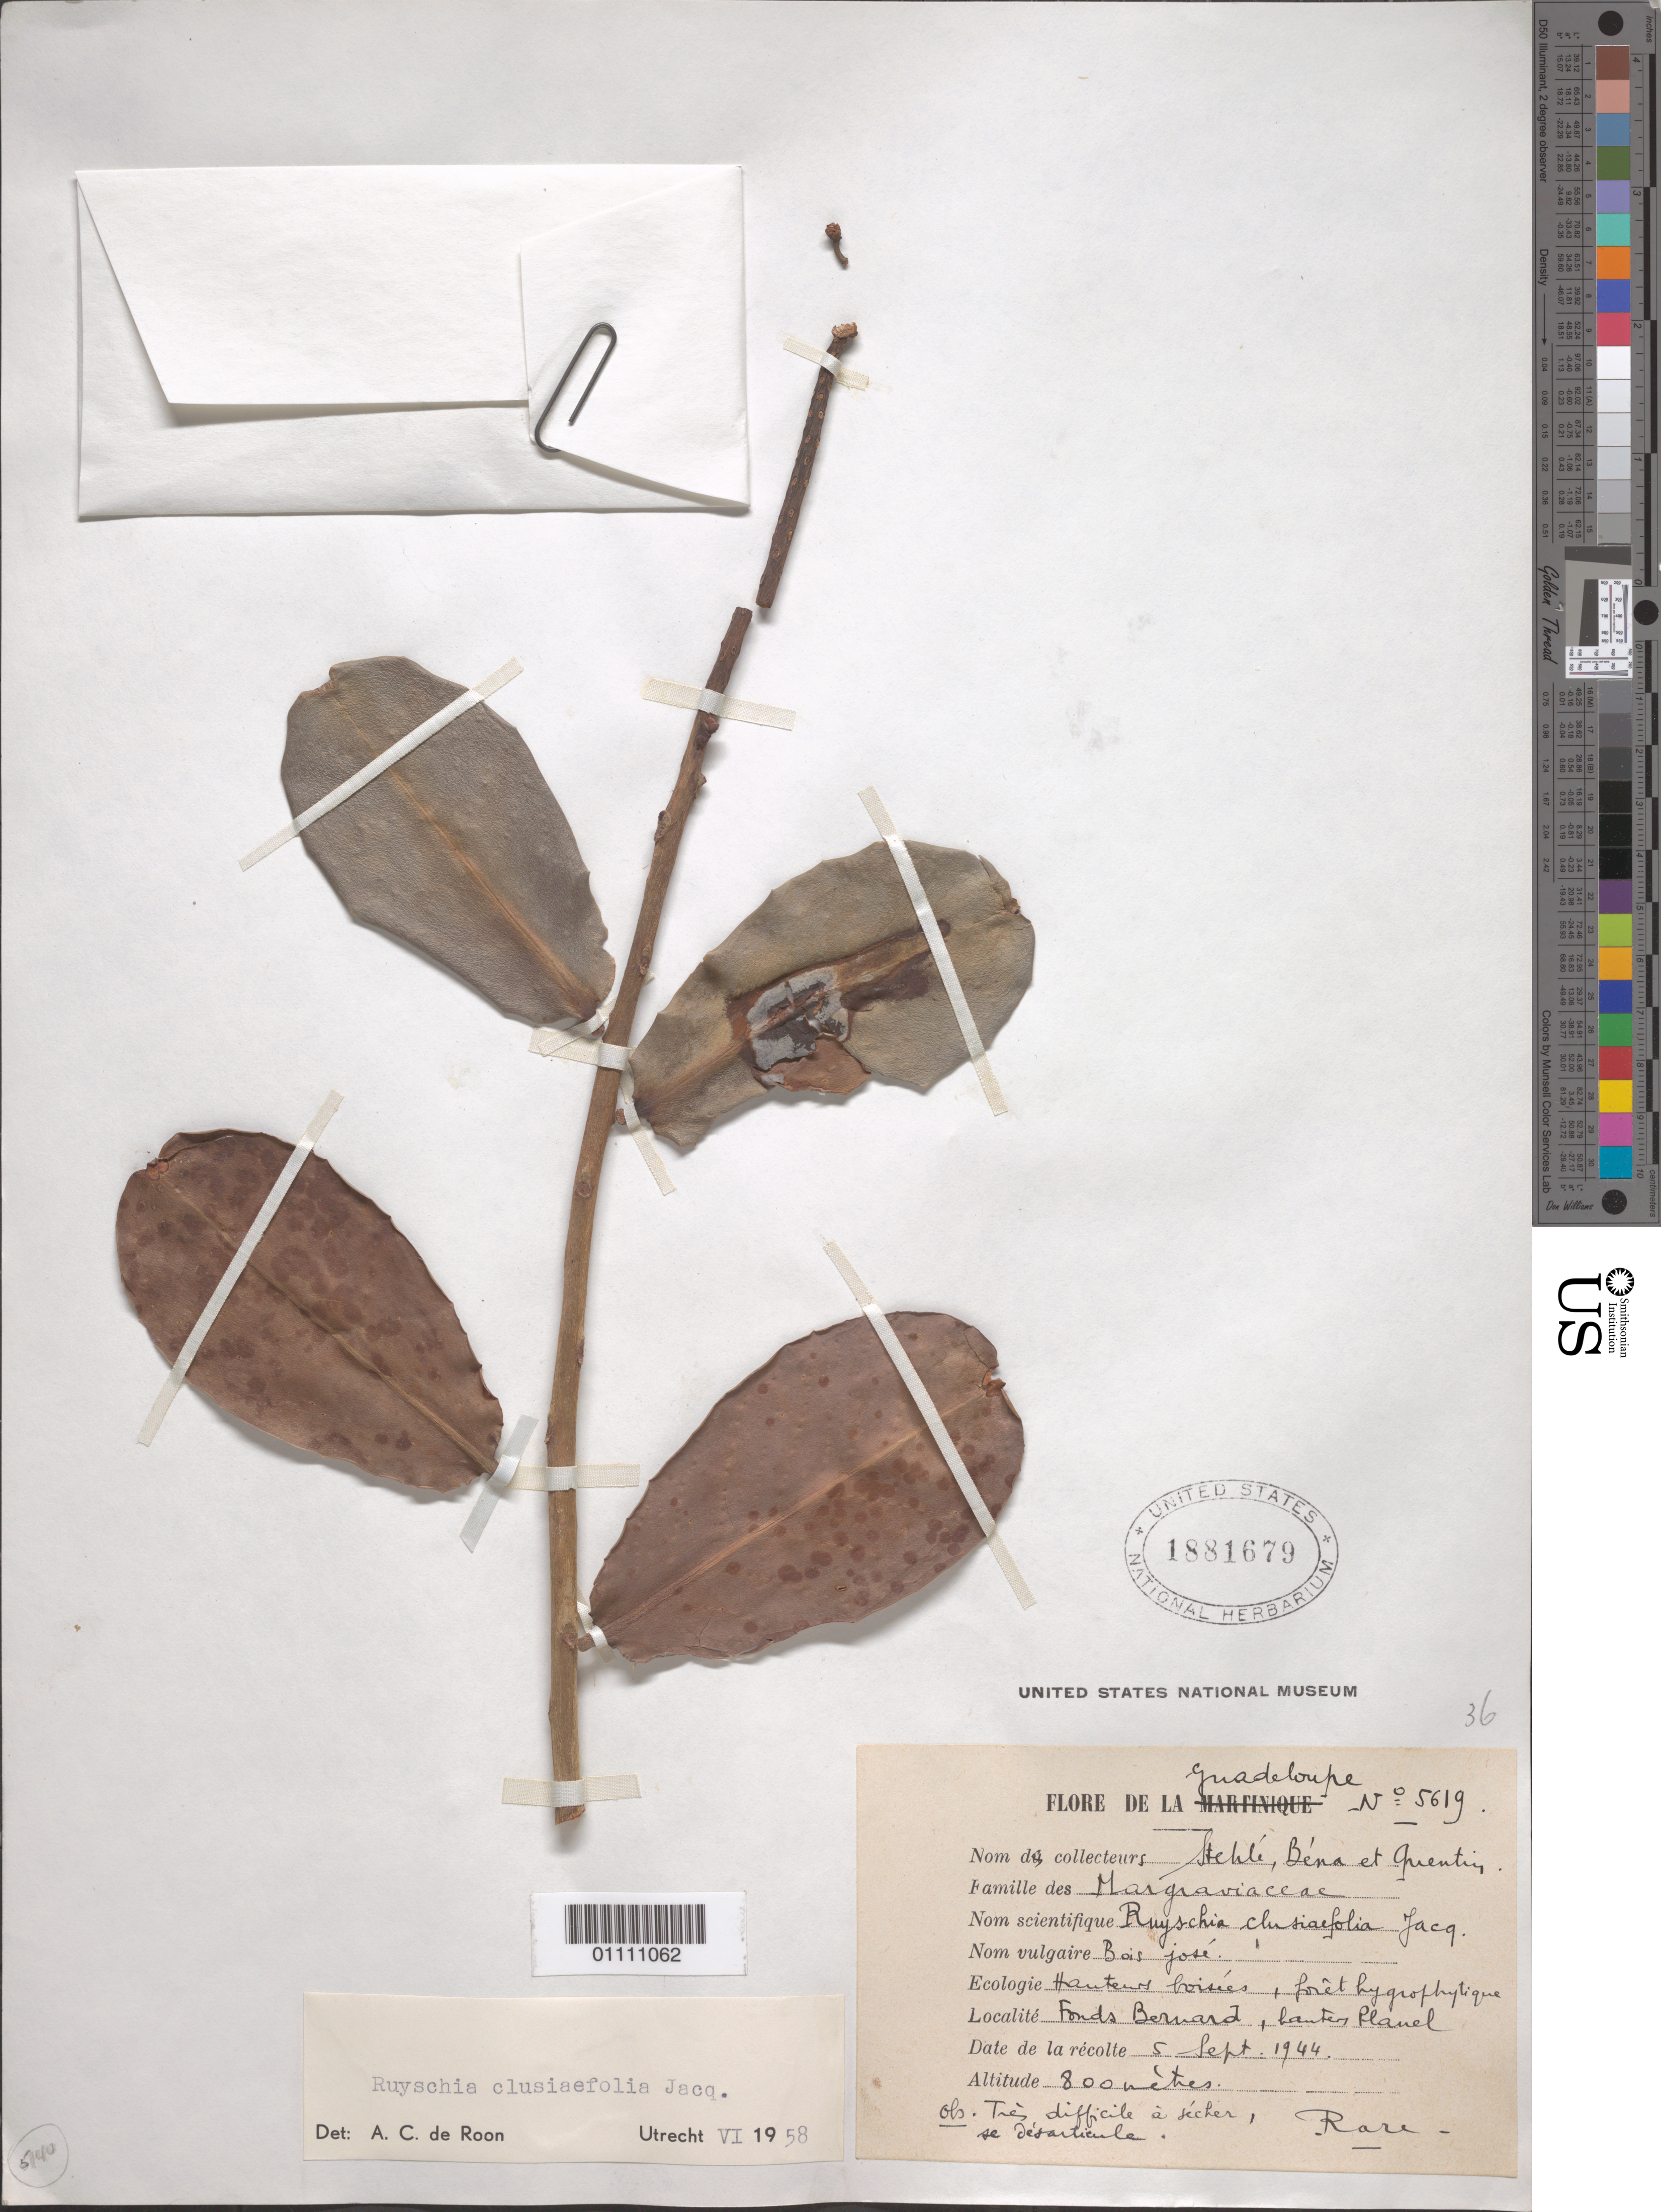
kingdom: Plantae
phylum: Tracheophyta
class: Magnoliopsida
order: Ericales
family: Marcgraviaceae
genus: Ruyschia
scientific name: Ruyschia clusiifolia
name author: Jacq.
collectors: H. Stehlé, R. Béna & L. Quentin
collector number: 5619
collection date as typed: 05 Sep 1944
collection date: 1944-09-05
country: Guadeloupe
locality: Fonds Bernard, hautes planel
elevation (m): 800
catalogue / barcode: US 1881679